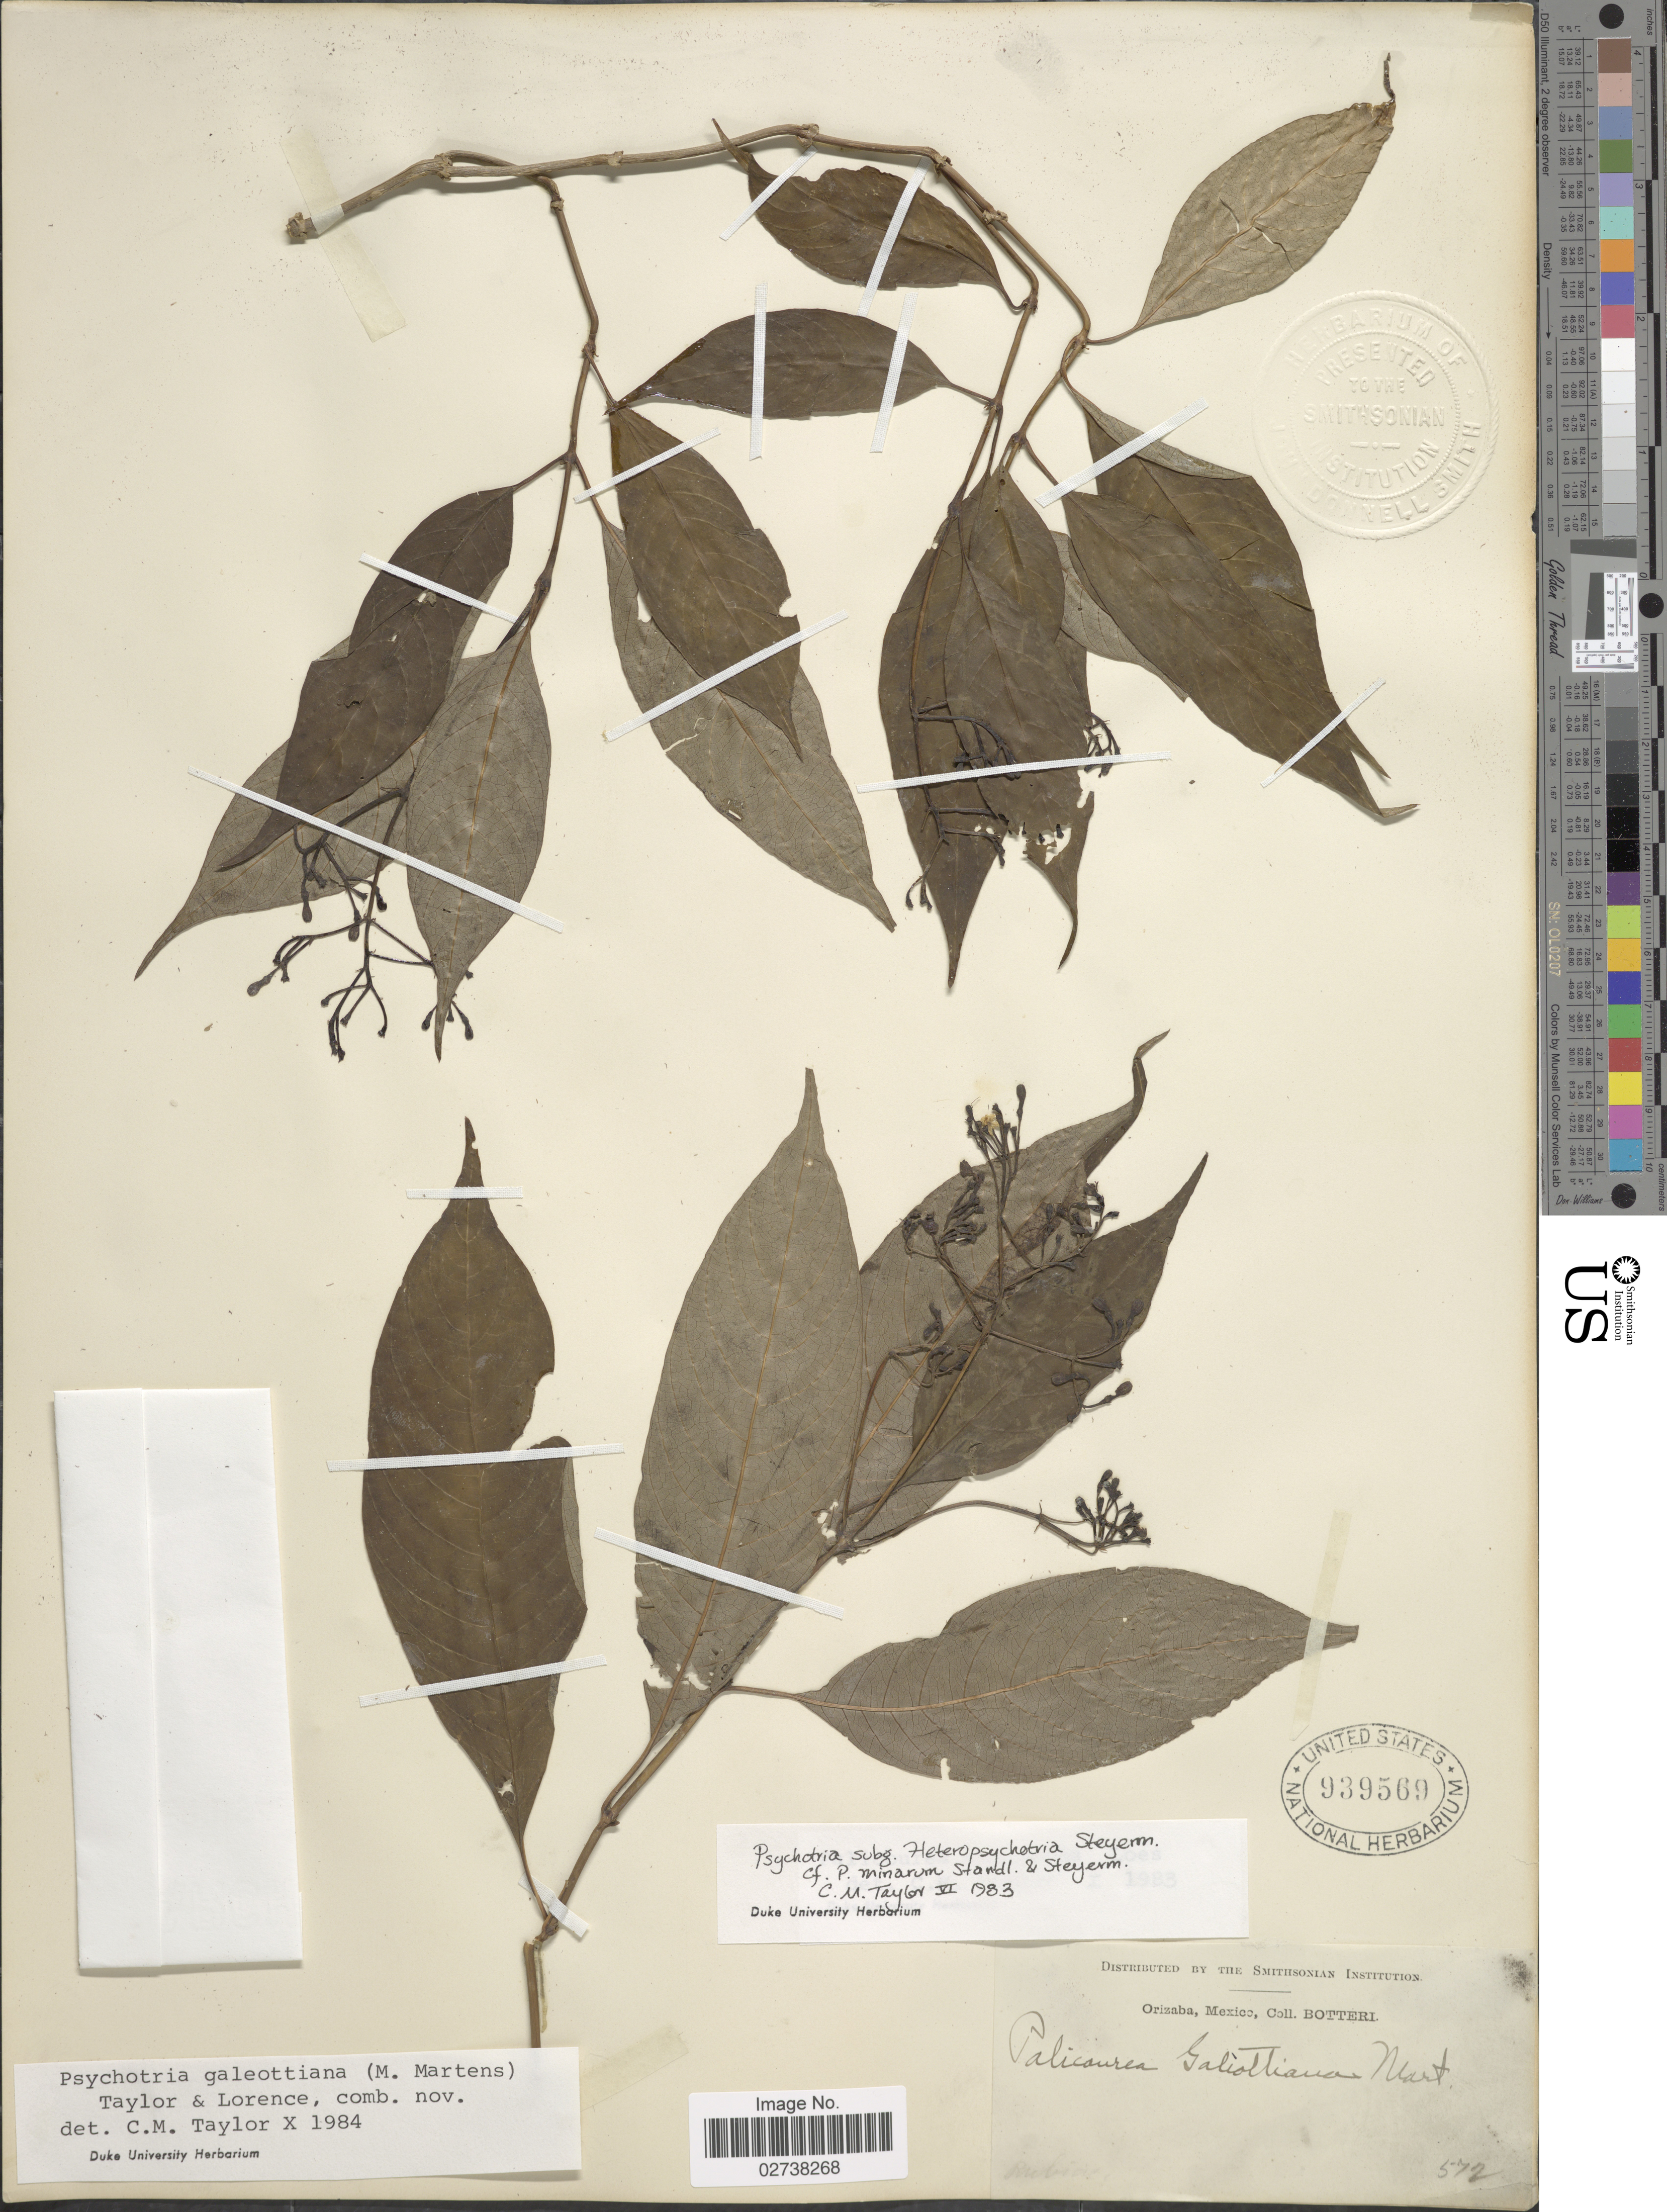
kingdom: Plantae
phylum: Tracheophyta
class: Magnoliopsida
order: Gentianales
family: Rubiaceae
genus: Palicourea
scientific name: Palicourea galeottiana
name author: M. Martens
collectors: -. Botteri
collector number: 572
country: Mexico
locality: Oirzaba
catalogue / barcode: US 939569